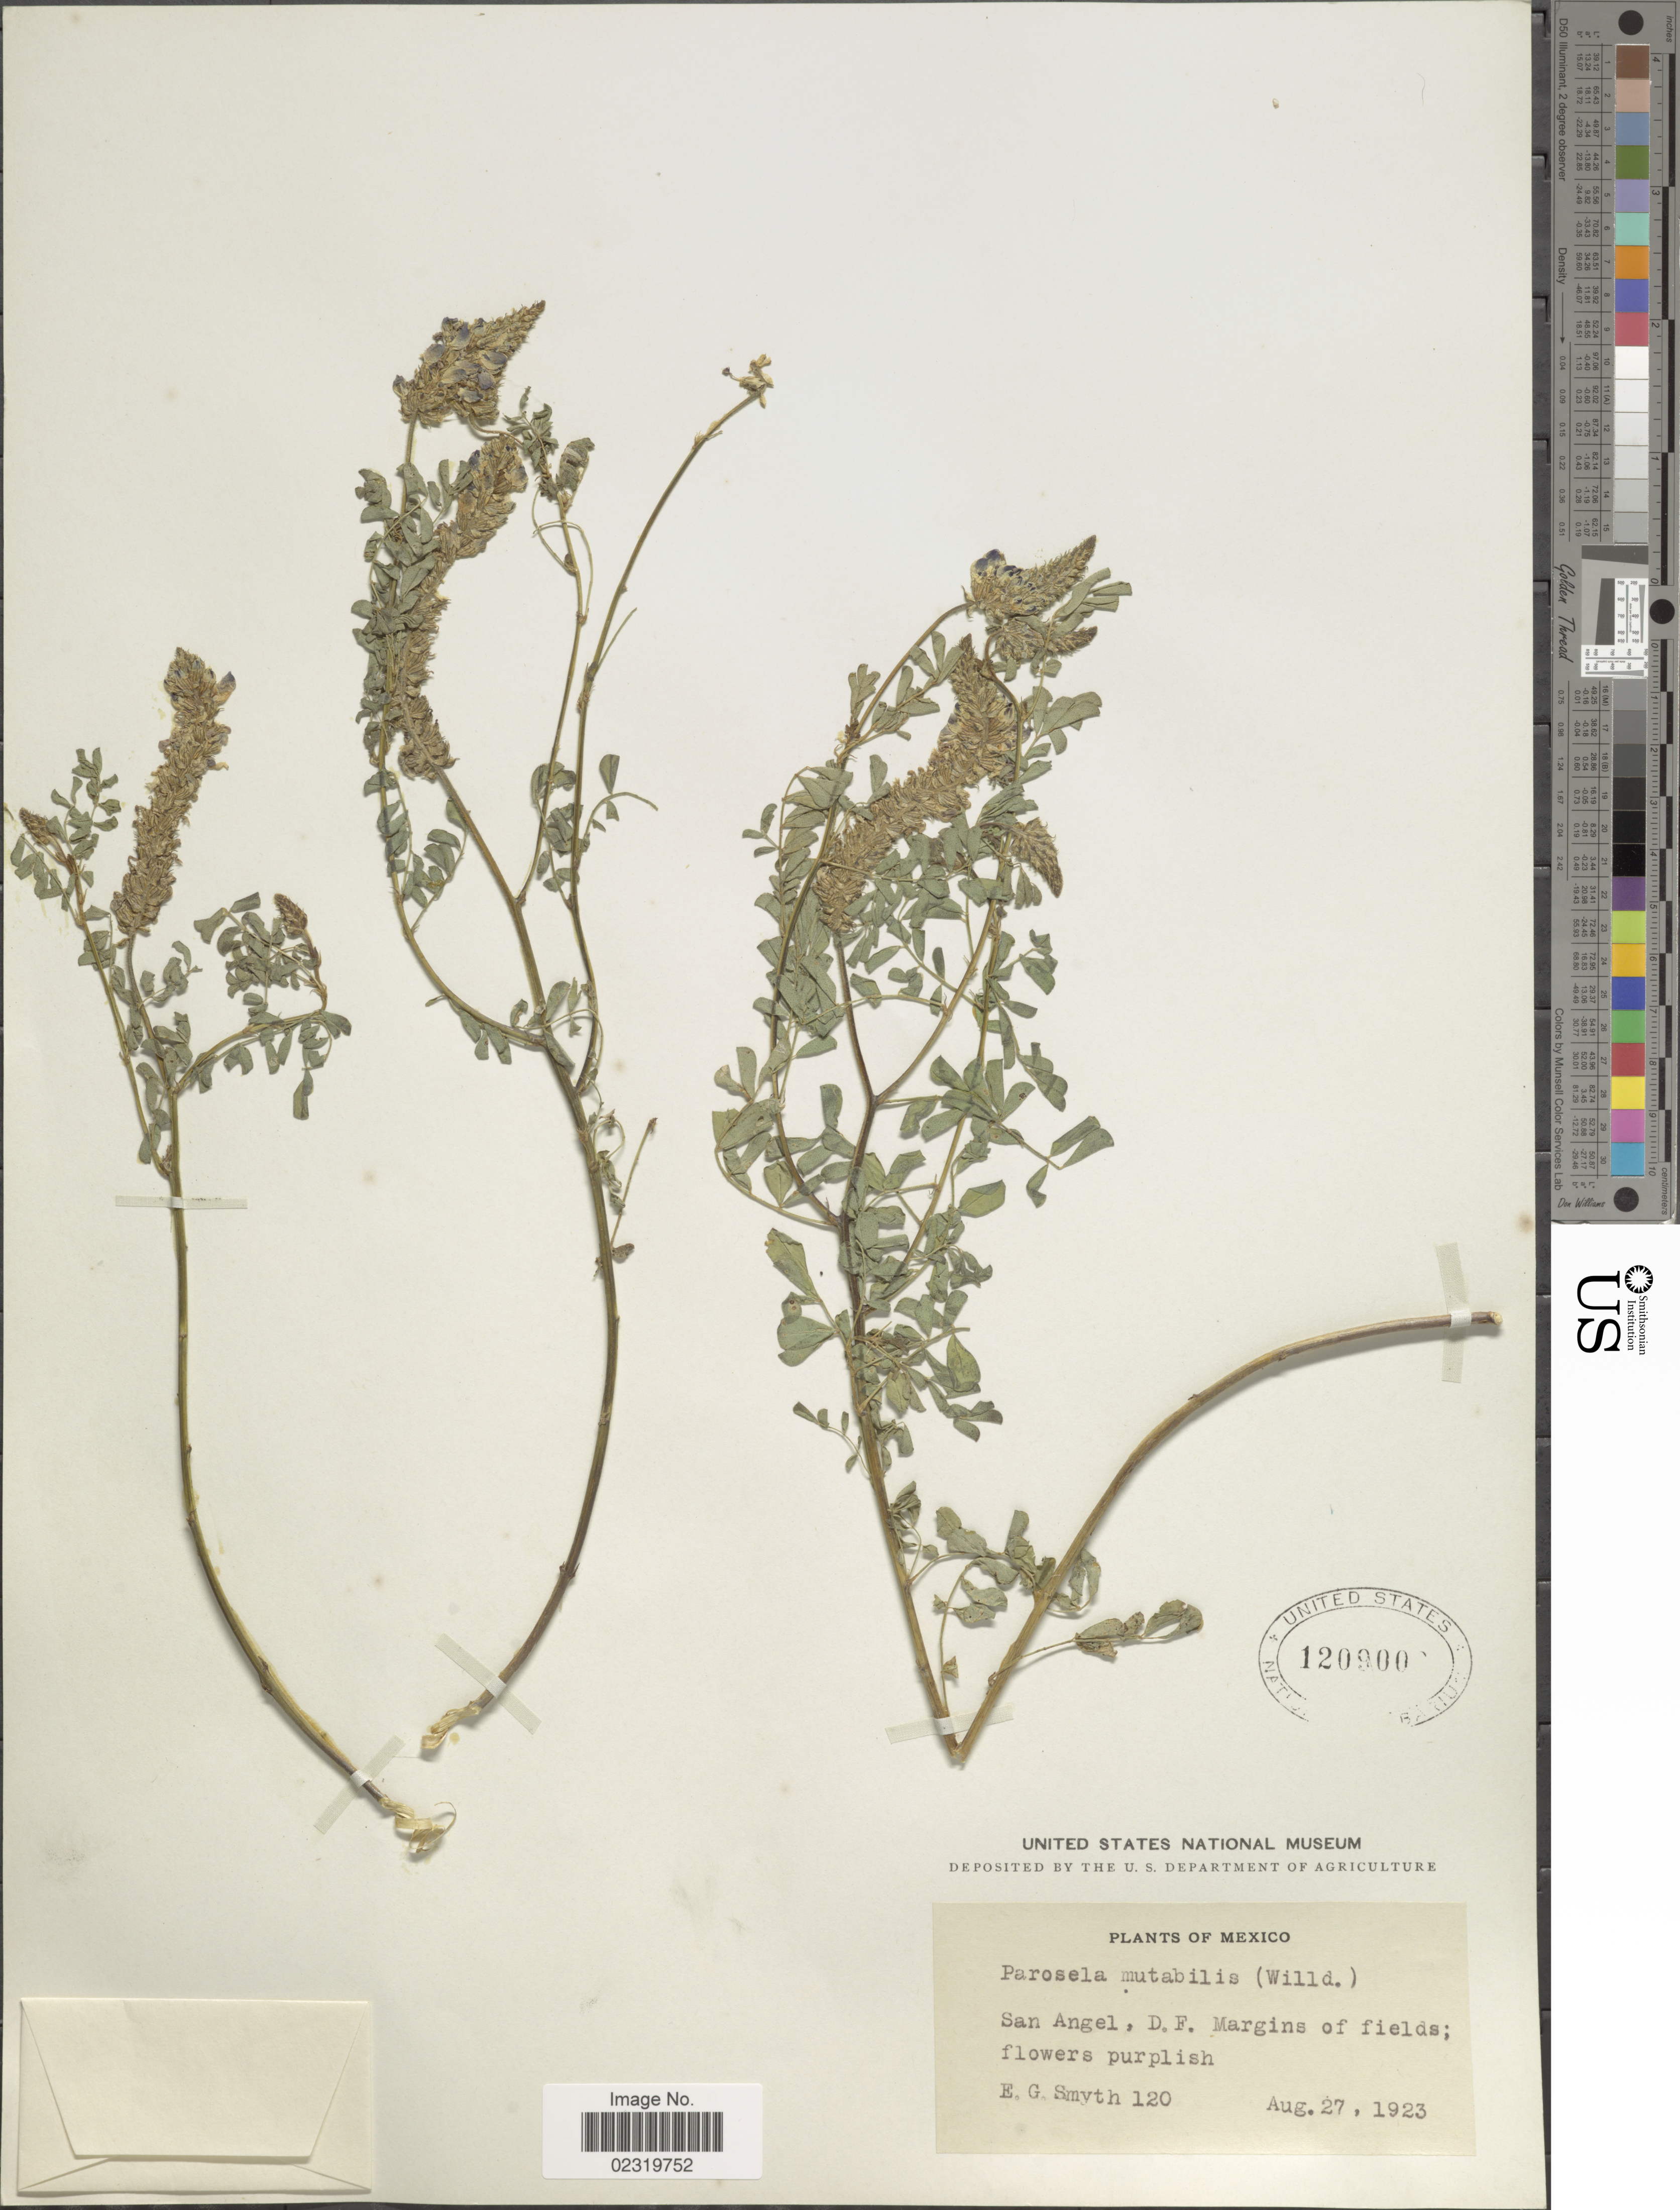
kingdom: Plantae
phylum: Tracheophyta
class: Magnoliopsida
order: Fabales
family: Fabaceae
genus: Dalea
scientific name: Dalea obovatifolia var. obovatifolia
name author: Ortega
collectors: E. Smyth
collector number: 120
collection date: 1923-08-27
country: Mexico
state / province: Distrito Federal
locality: San Angel, D.F.